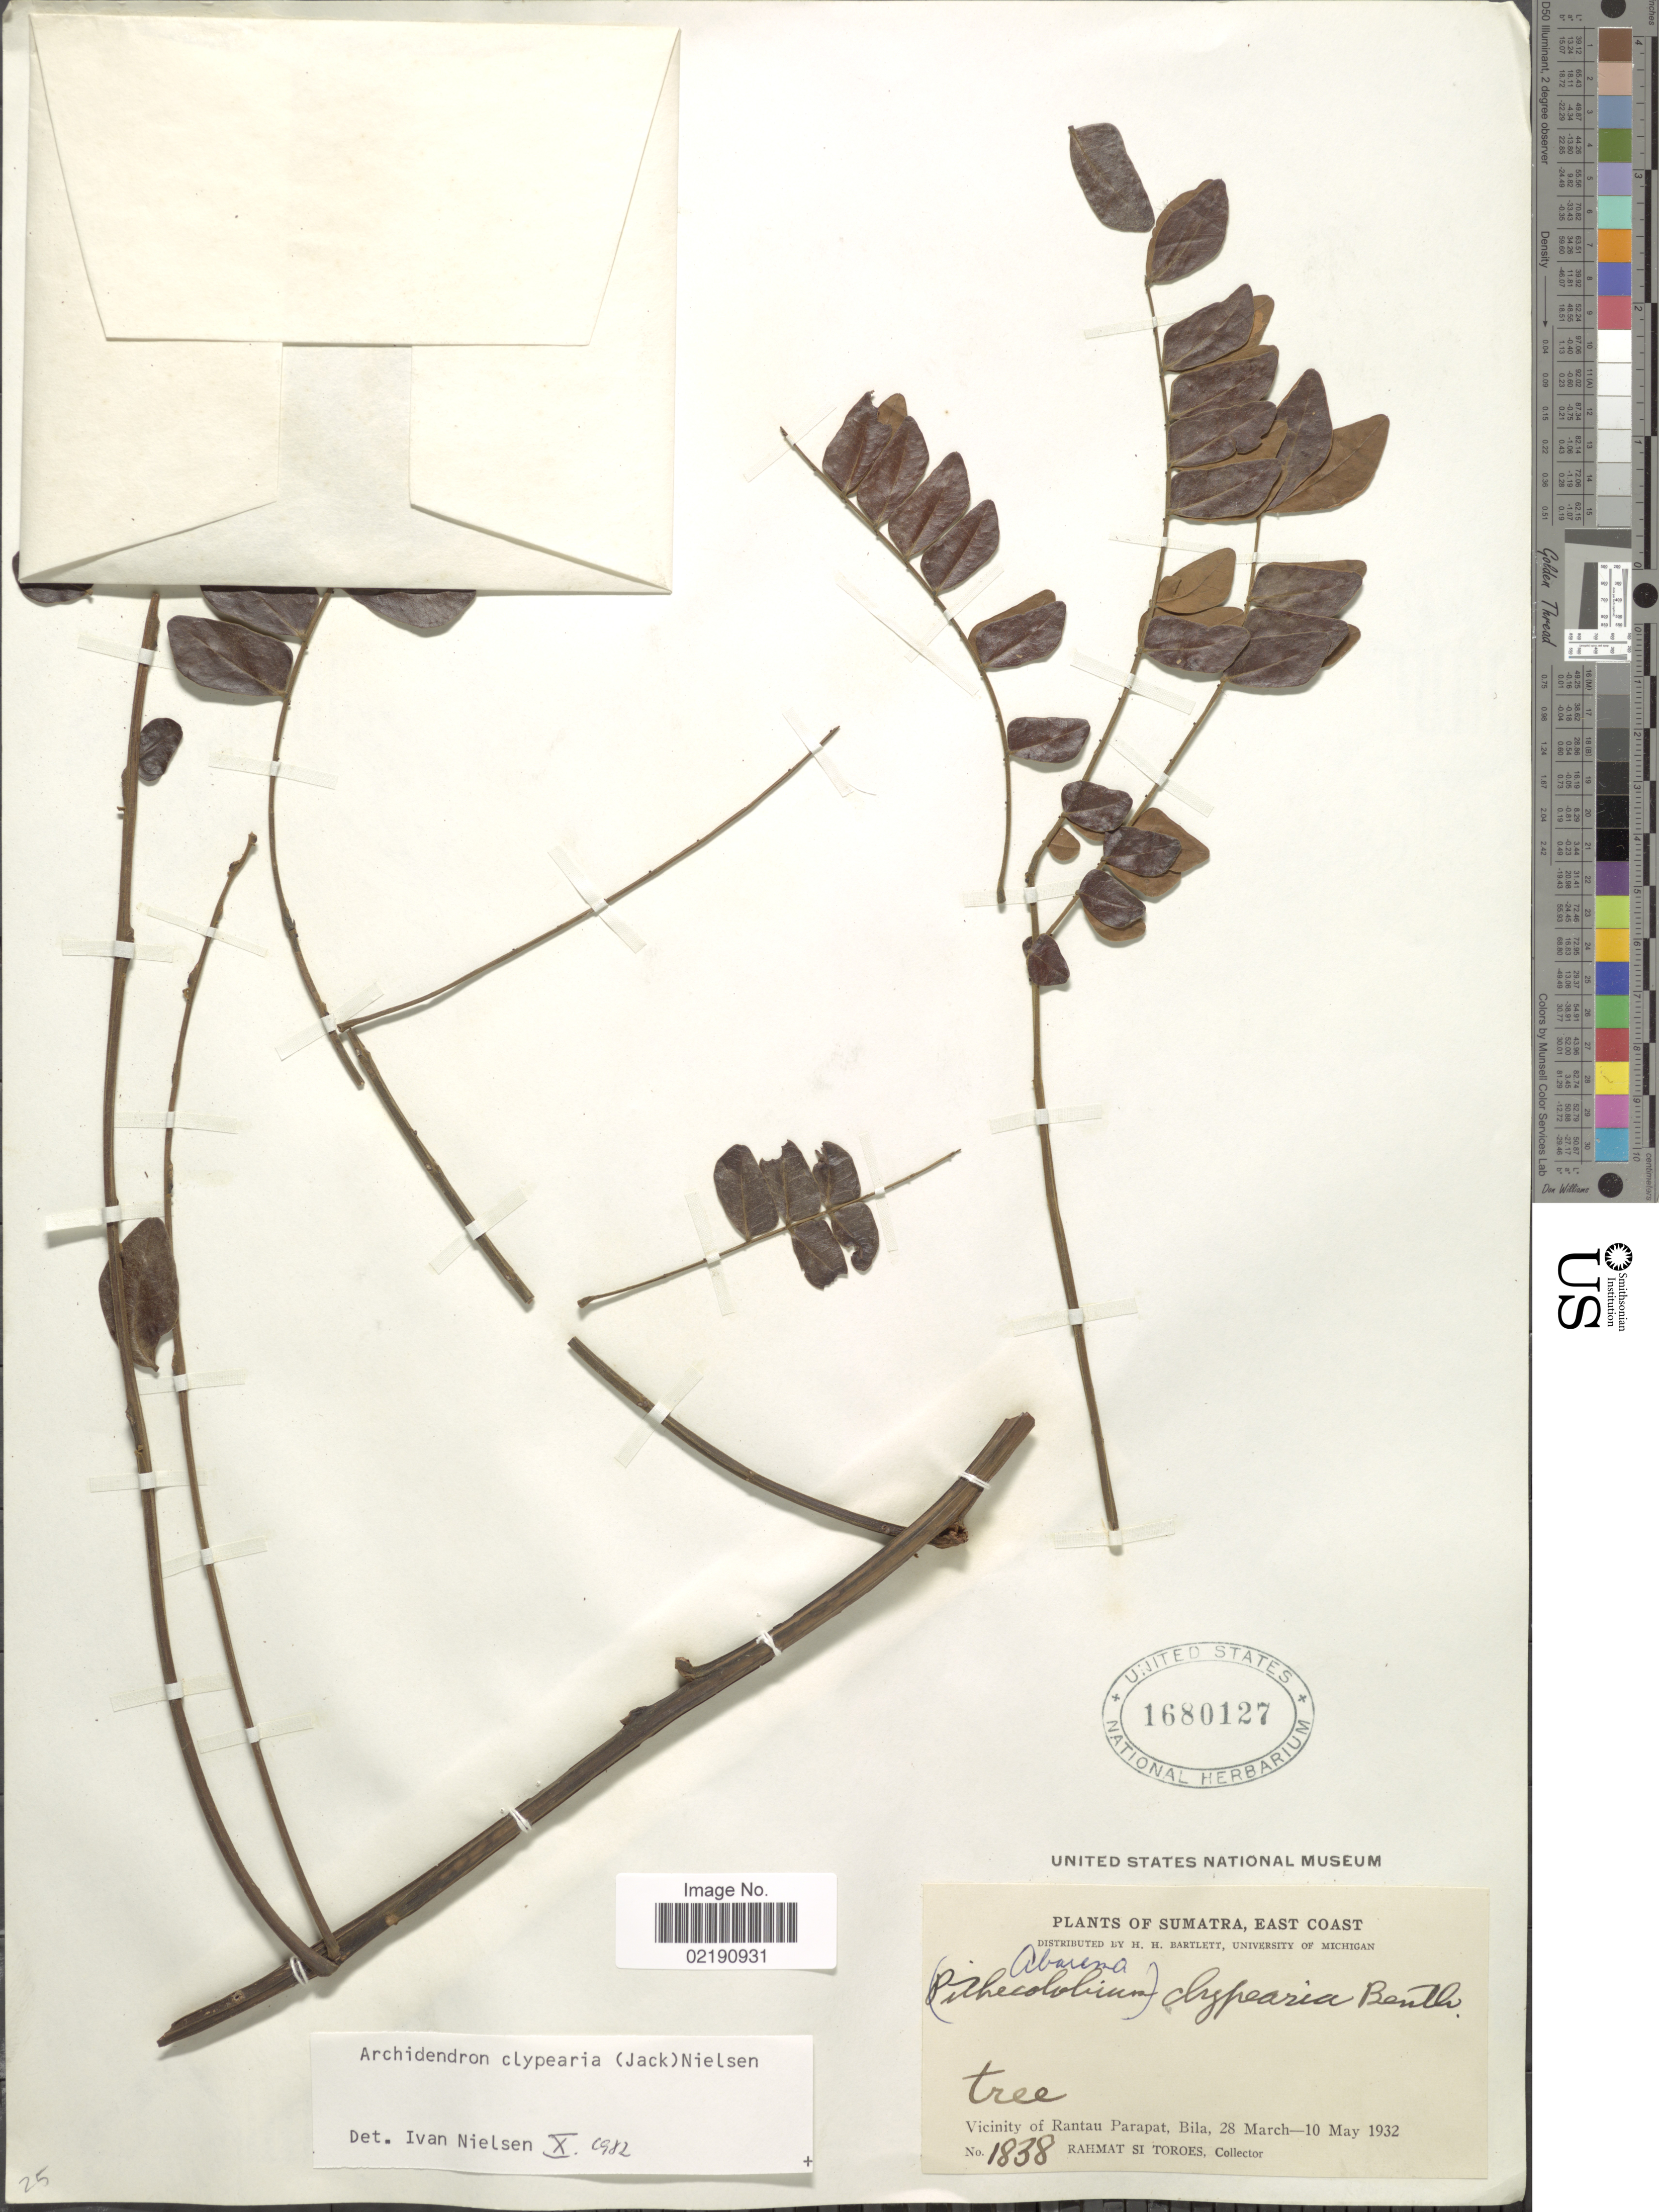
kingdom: Plantae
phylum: Tracheophyta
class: Magnoliopsida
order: Fabales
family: Fabaceae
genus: Archidendron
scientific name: Archidendron clypearia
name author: (Jack) I.C. Nielsen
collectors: Rahmat Si Boeea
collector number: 1838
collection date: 1932-03-28/1932-05-10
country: Indonesia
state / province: Sumatra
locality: East Coast, vicinity of Rantau Parapat, Bila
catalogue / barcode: US 1680127